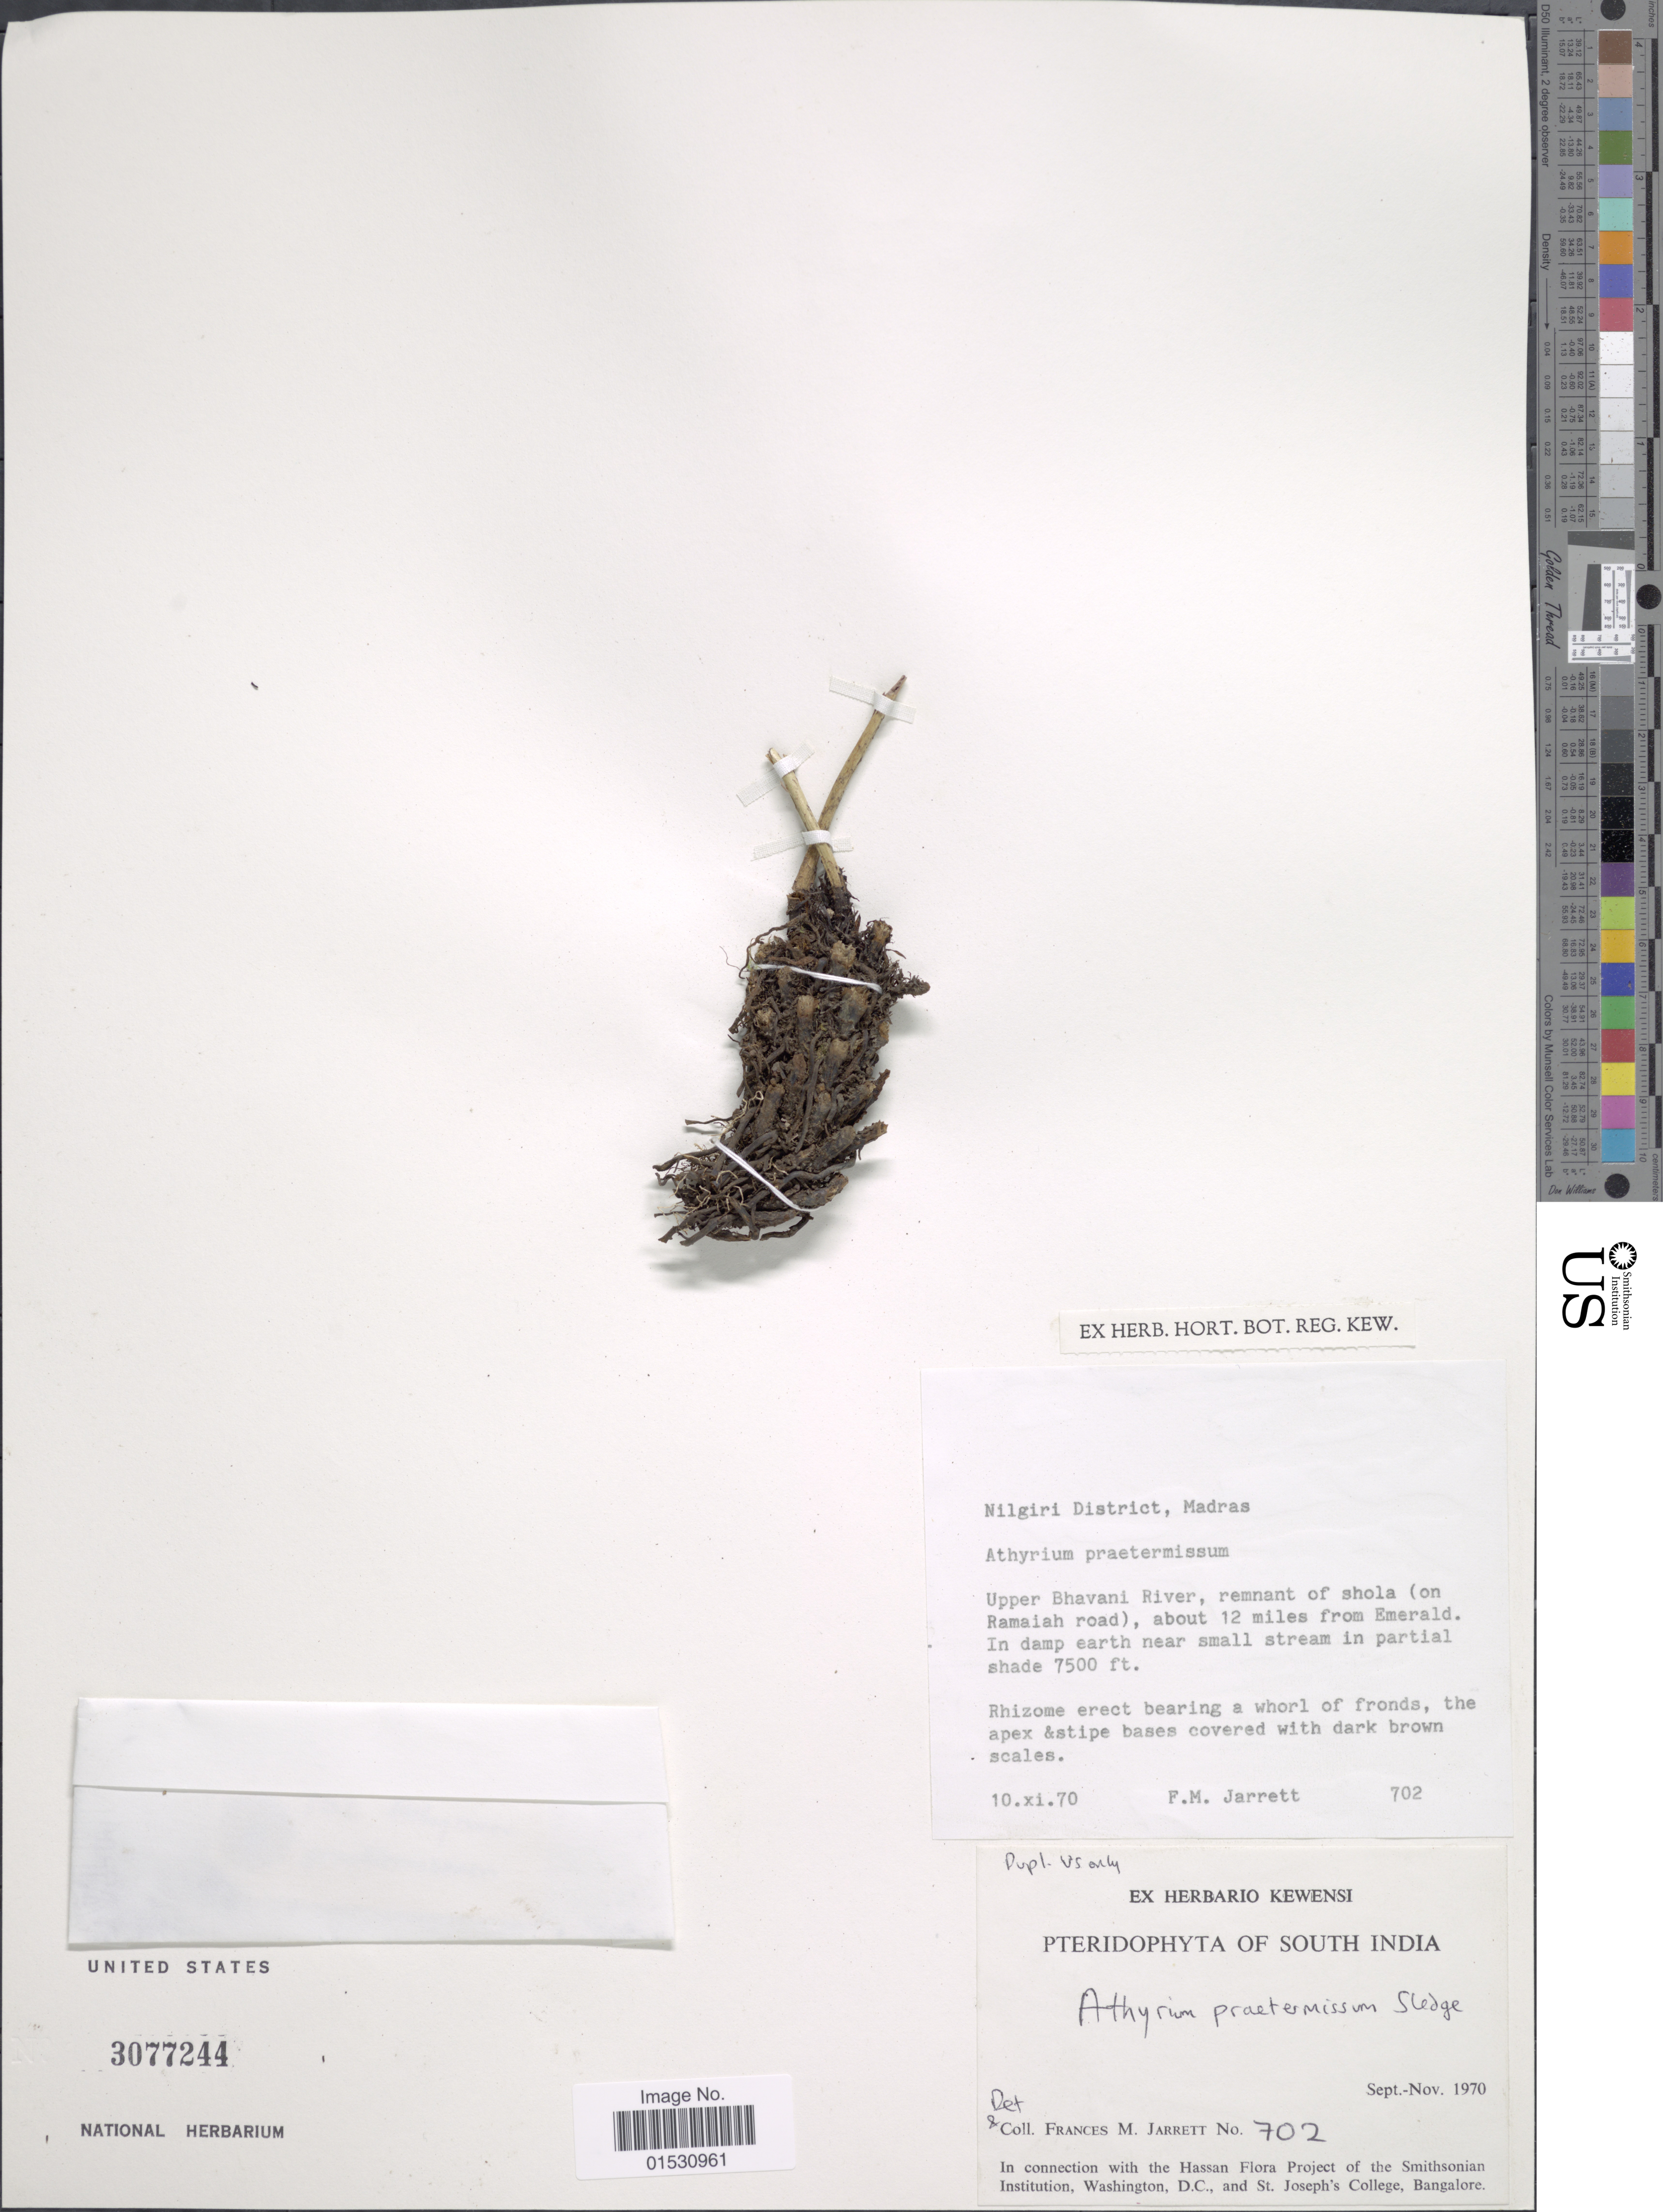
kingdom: Plantae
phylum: Tracheophyta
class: Polypodiopsida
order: Polypodiales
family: Athyriaceae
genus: Athyrium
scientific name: Athyrium praetermissum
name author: Sledge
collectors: F. M. Jarrett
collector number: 702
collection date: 1970-11-10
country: India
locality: Nilgiri District, Madras. Upper Bhavani River, remnant of shola (on Ramaiah road), about 12 miles from Emerald. South India.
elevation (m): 2286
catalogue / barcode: US 3077244